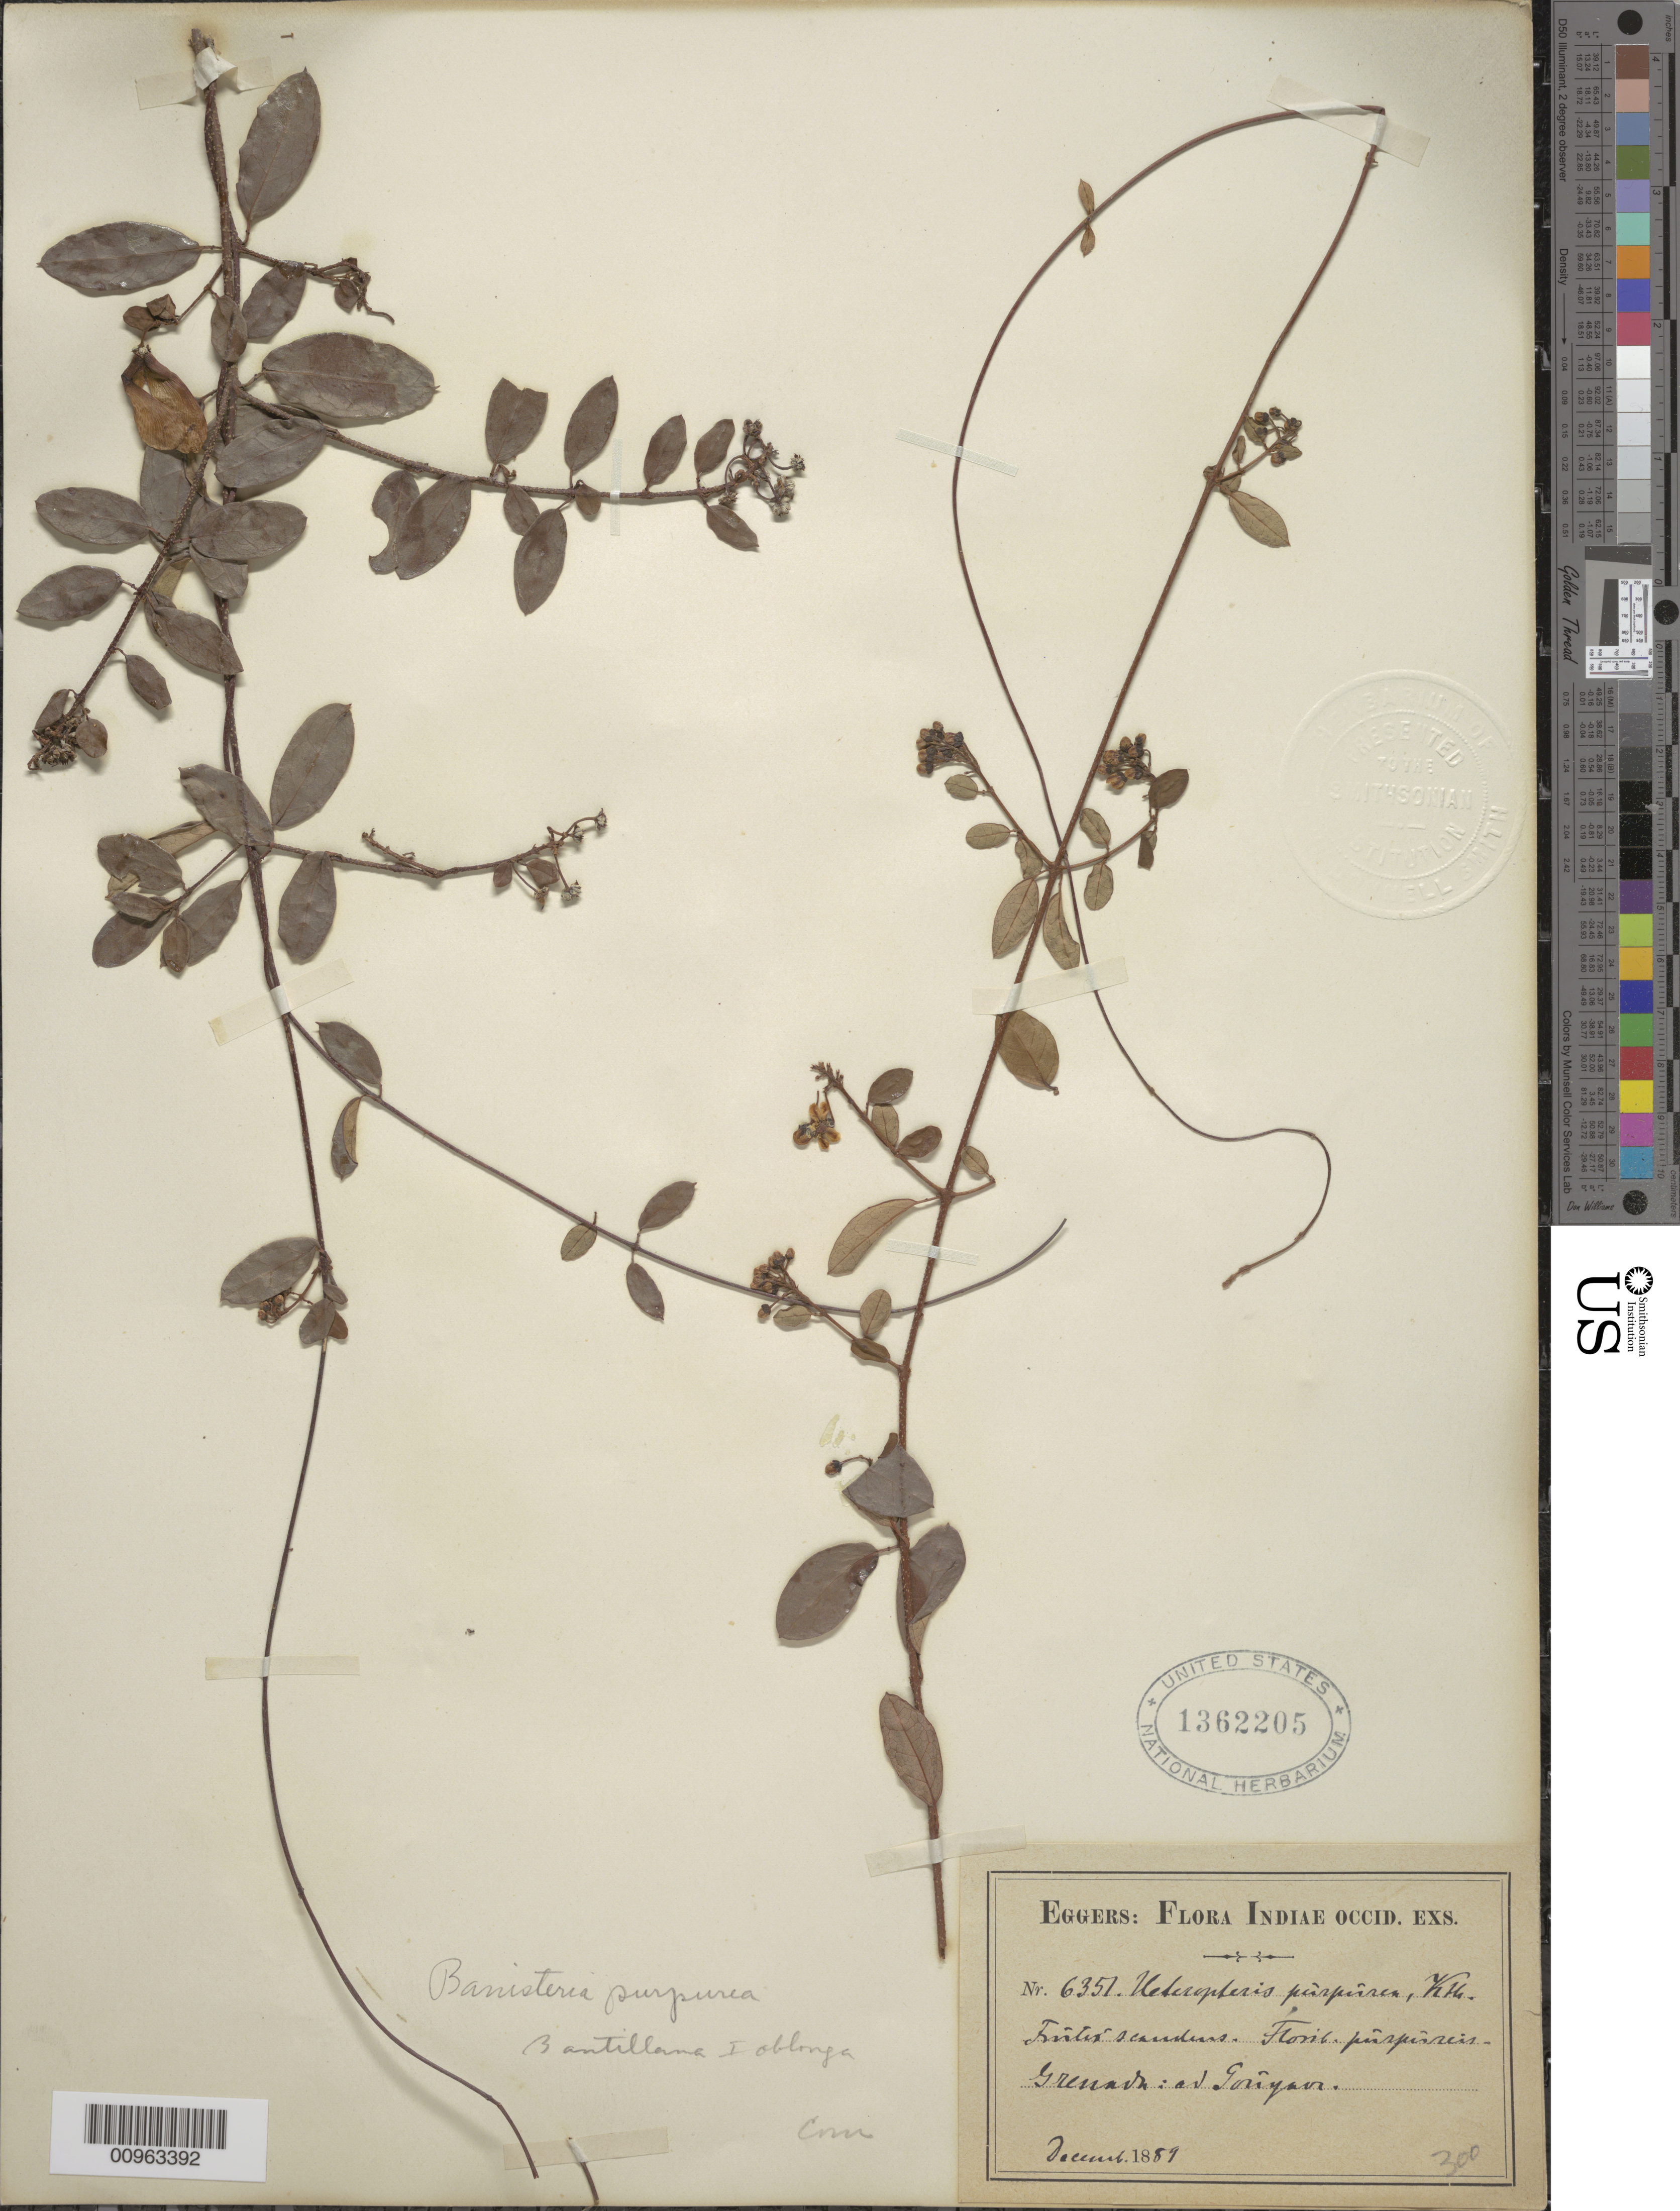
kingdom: Plantae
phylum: Tracheophyta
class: Magnoliopsida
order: Malpighiales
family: Malpighiaceae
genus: Heteropterys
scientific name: Heteropterys purpurea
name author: (L.) Kunth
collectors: H. F. A. von Eggers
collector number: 6351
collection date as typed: Dec 1889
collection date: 1889-12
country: Grenada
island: Grenada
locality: Ad "Goriyaor"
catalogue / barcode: US 1362205